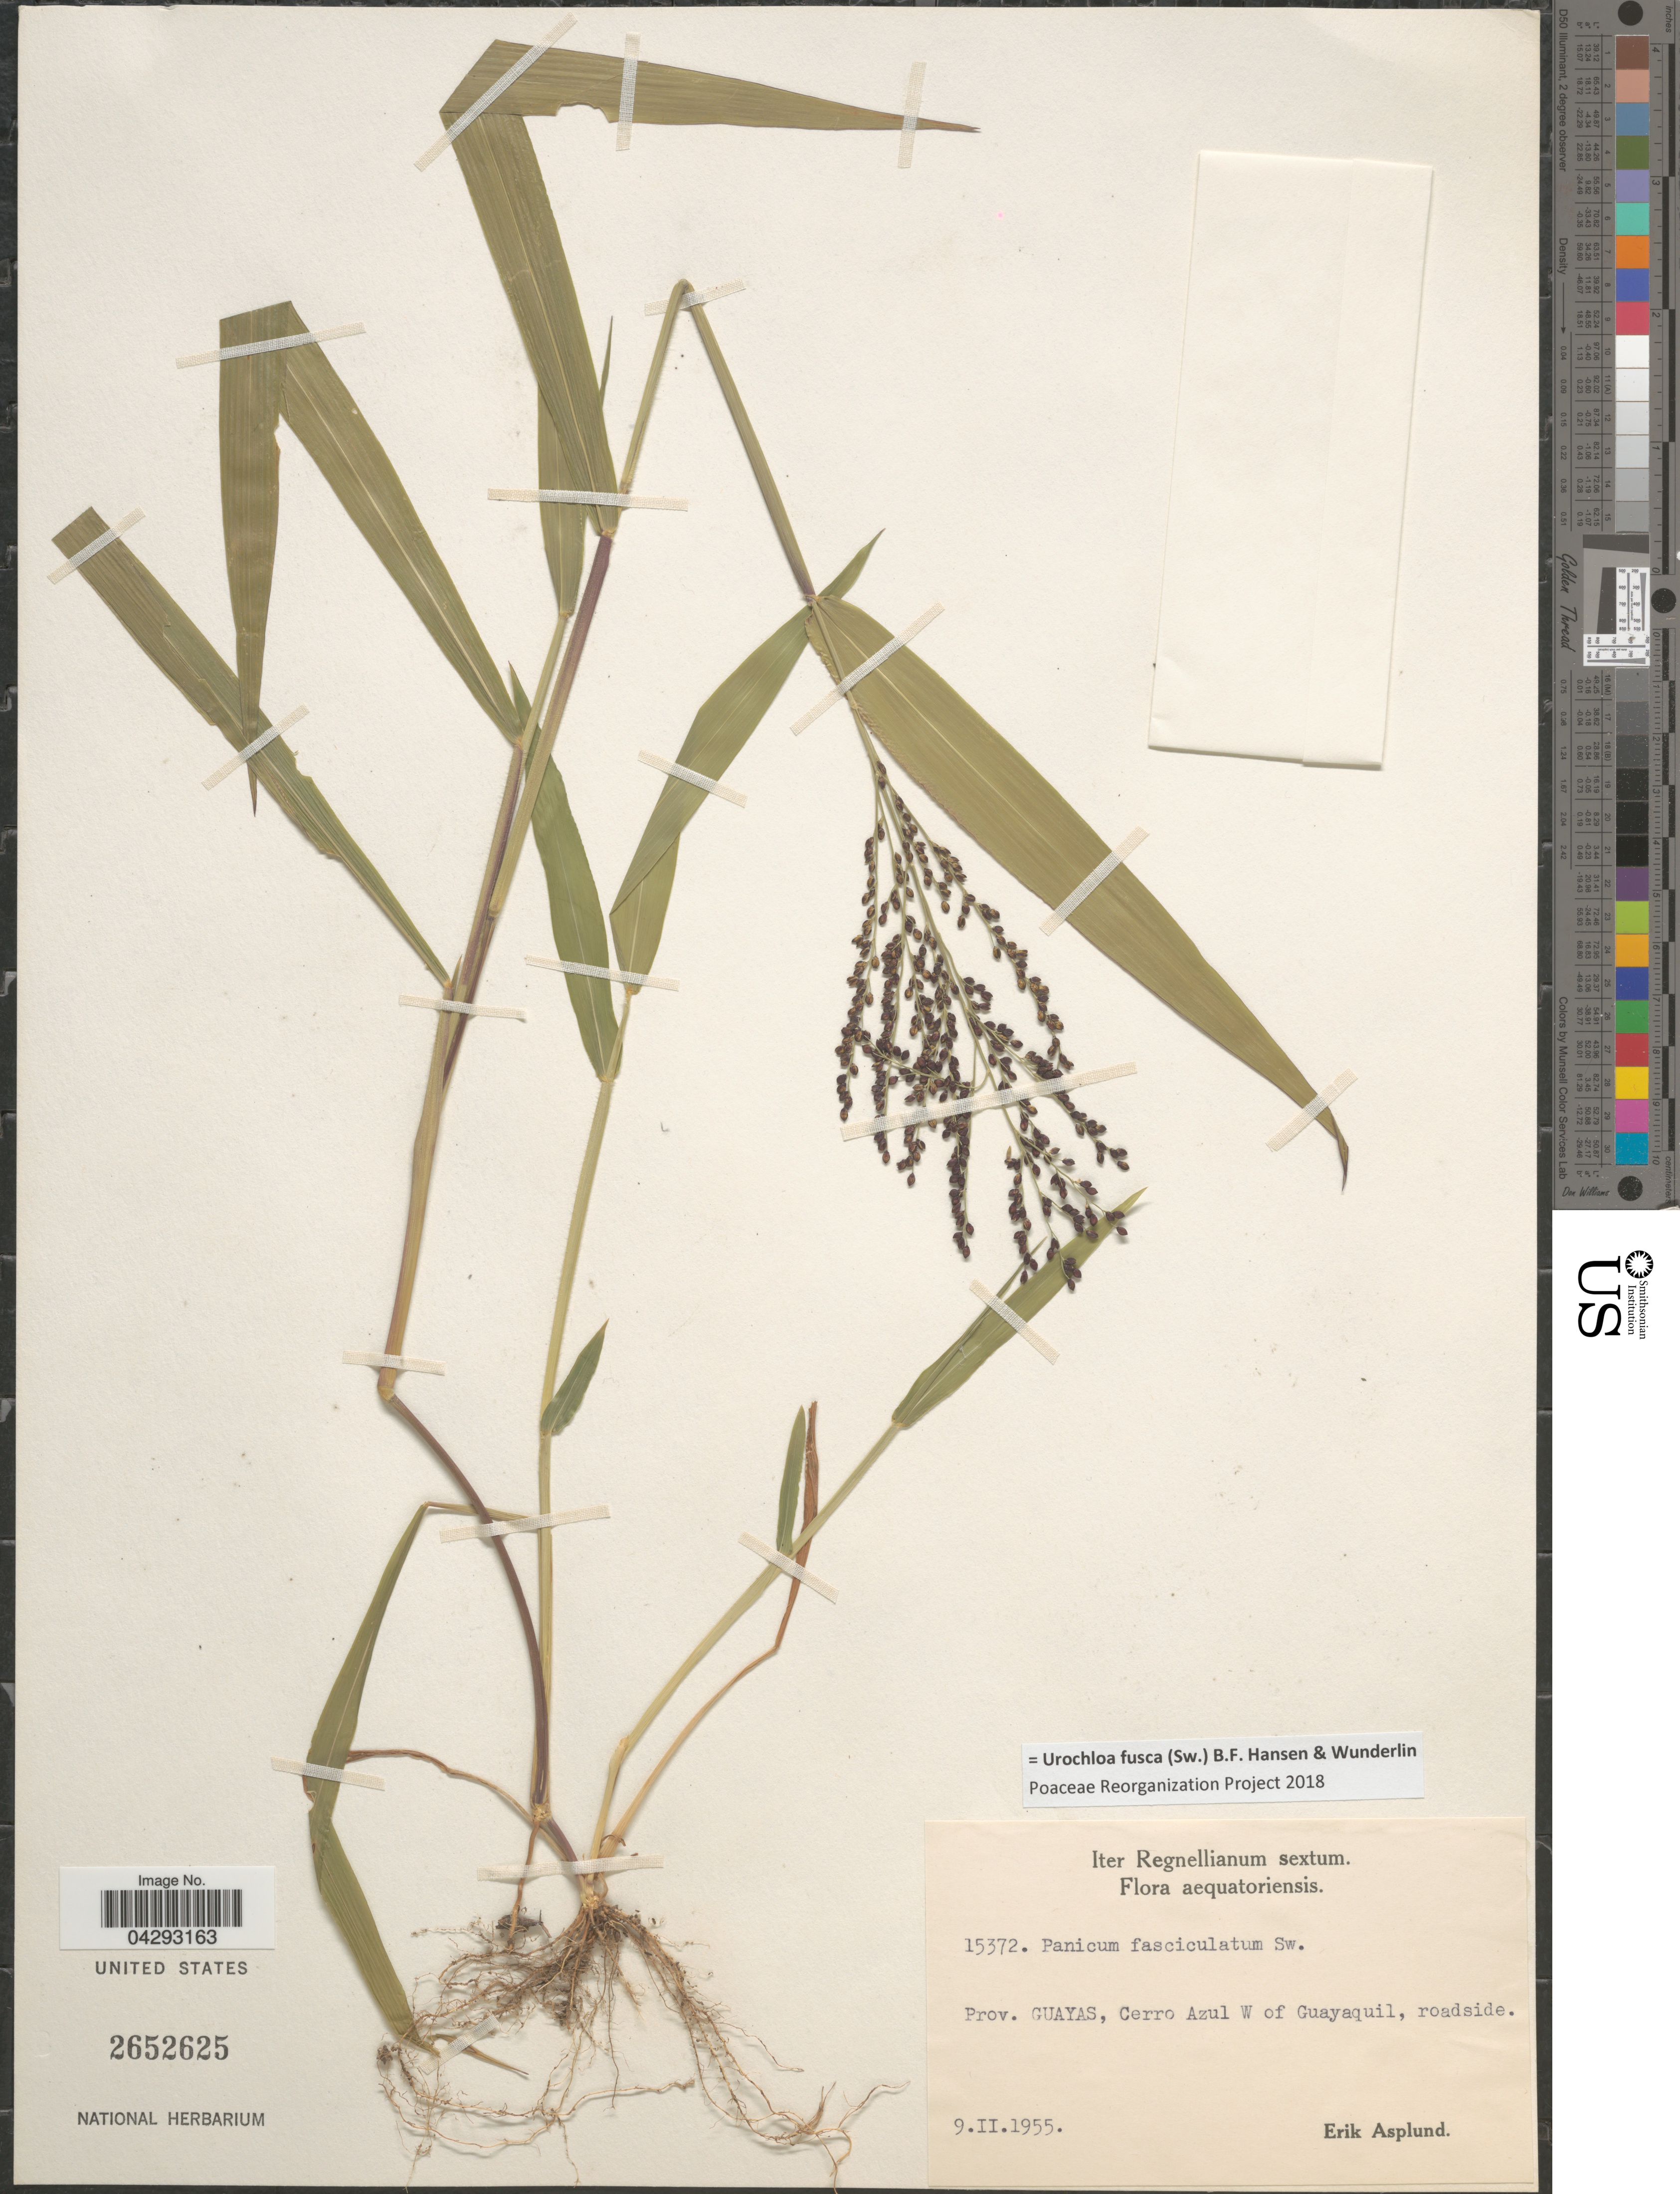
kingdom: Plantae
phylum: Tracheophyta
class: Liliopsida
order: Poales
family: Poaceae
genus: Urochloa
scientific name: Urochloa fusca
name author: (Sw.) B.F. Hansen & Wunderlin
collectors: E. Asplund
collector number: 15372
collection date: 1955-02-09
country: Ecuador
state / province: Guayas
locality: Iter Regnellianum sextum. Aequatoriensis. Prov. Guayas, Cerro Azul W of Guayaquil, roadside.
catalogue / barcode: US 2652625